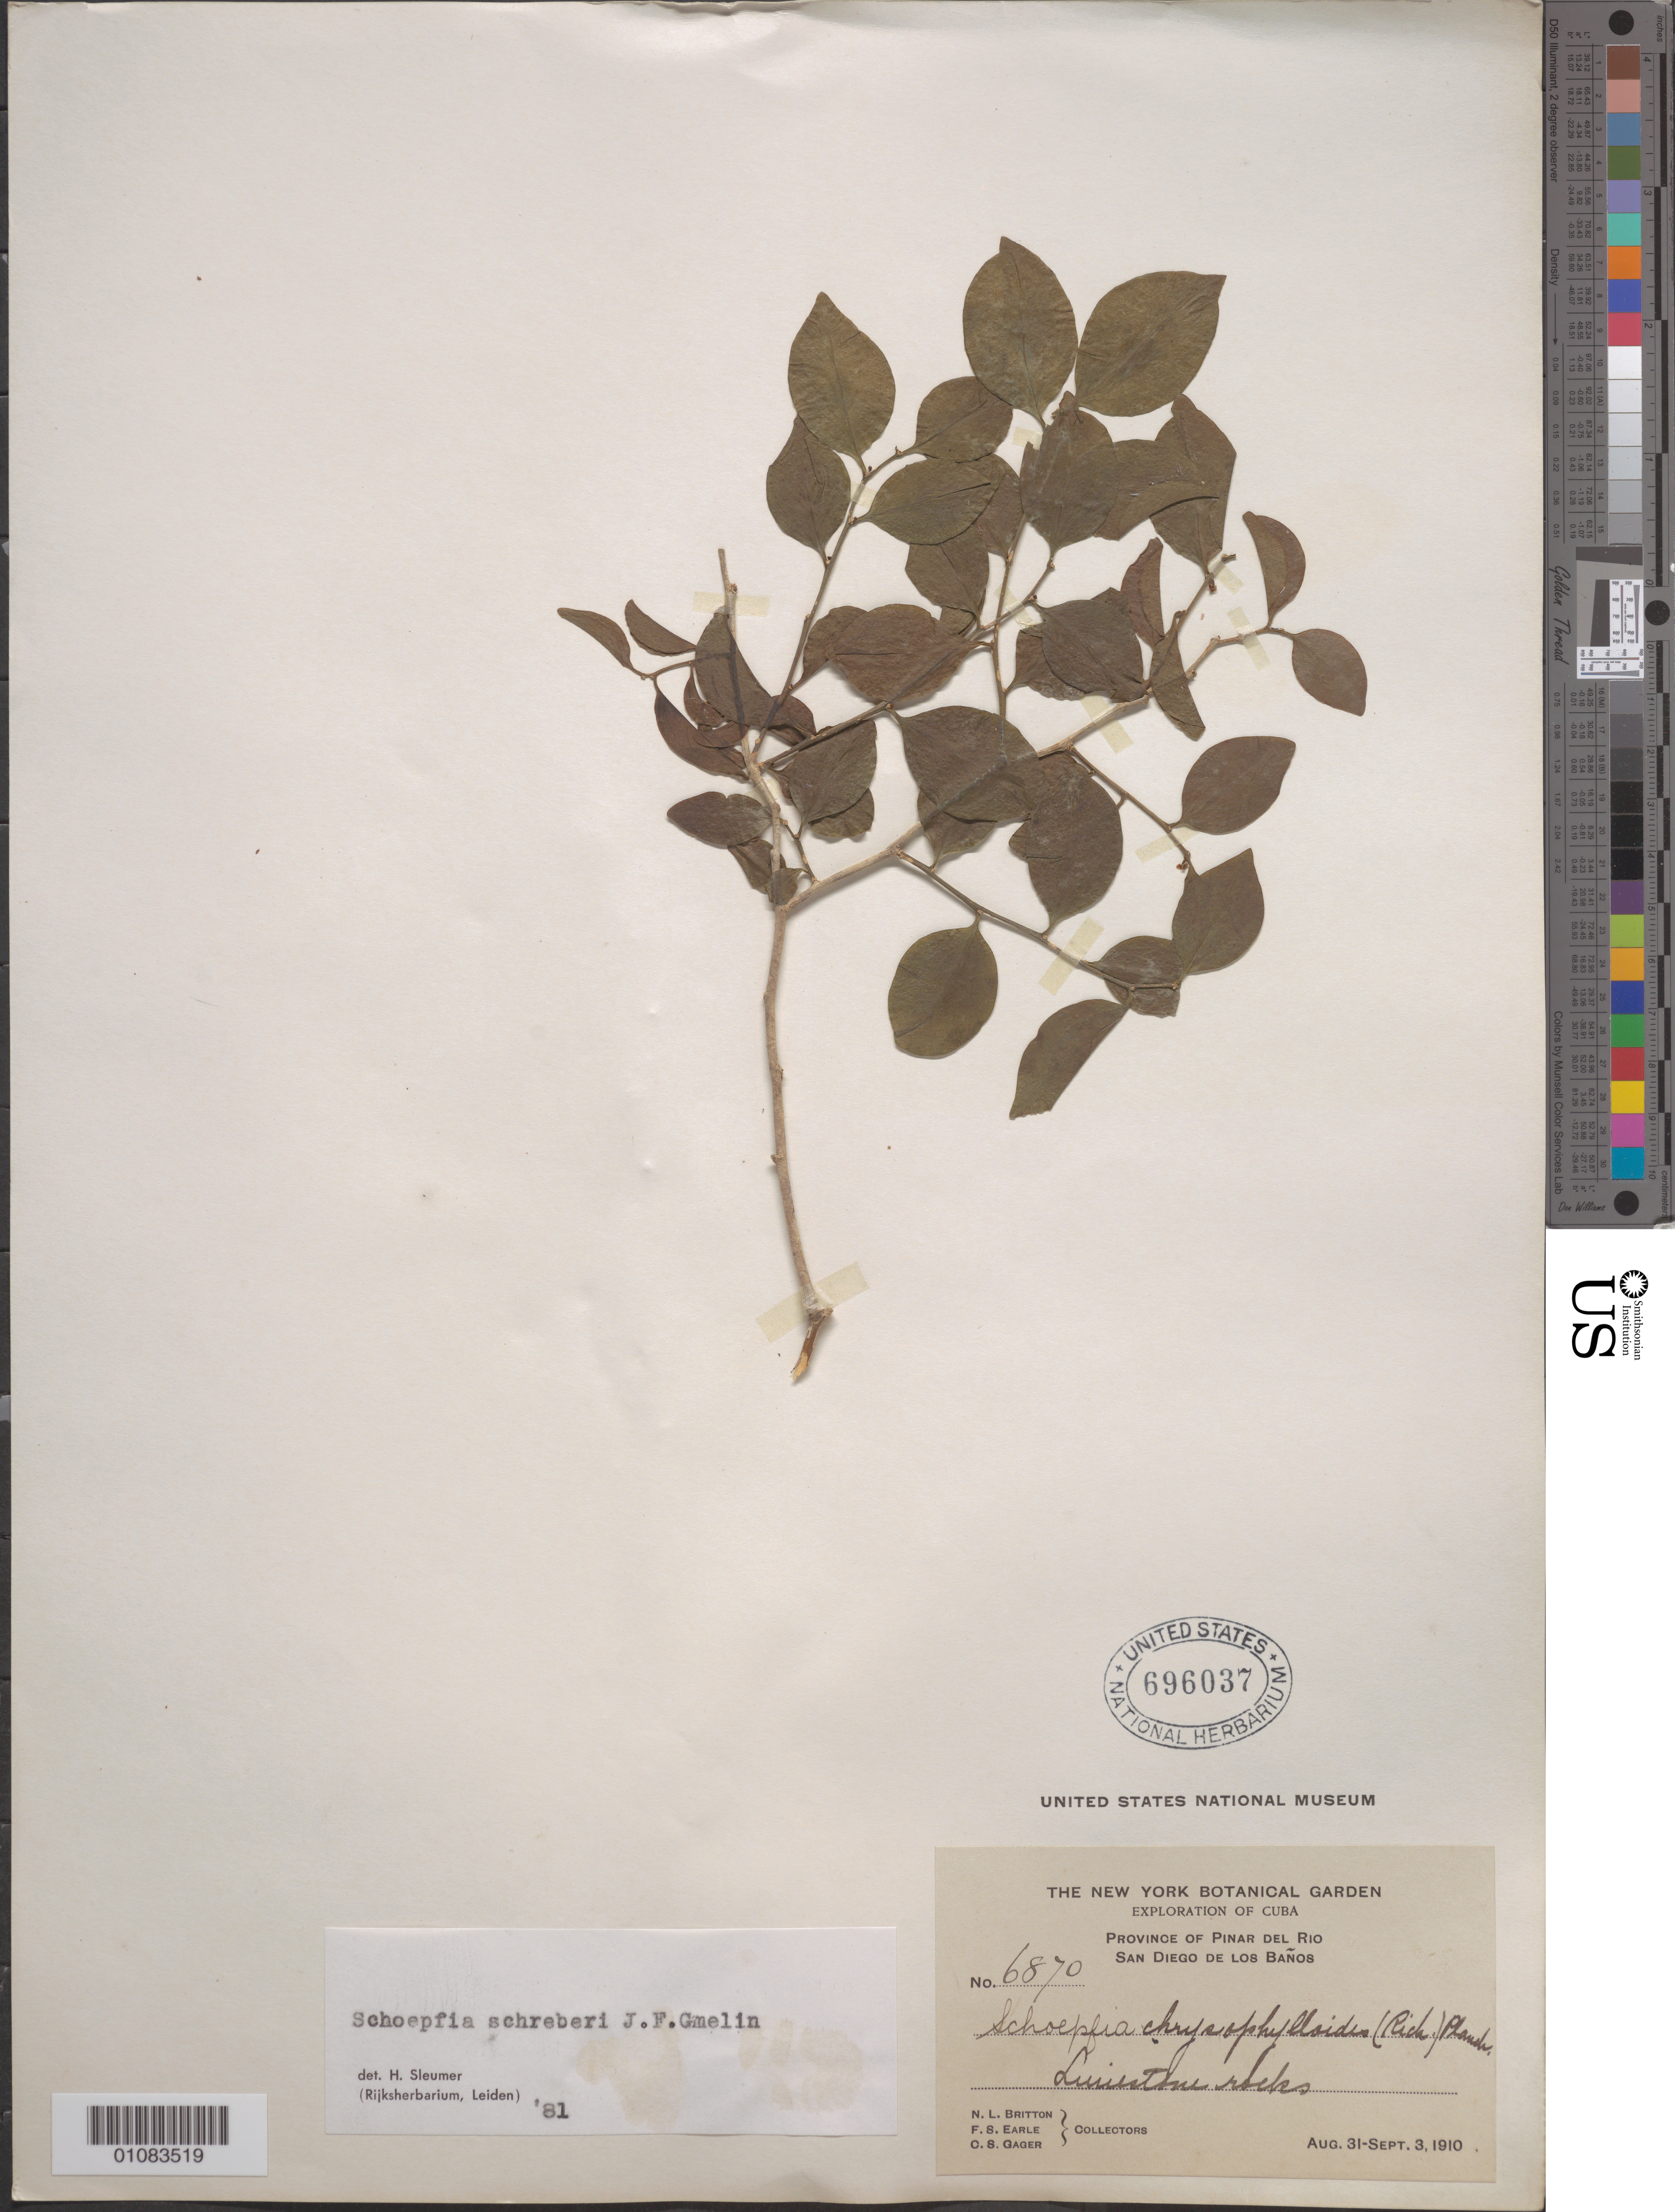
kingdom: Plantae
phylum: Tracheophyta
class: Magnoliopsida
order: Santalales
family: Schoepfiaceae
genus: Schoepfia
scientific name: Schoepfia schreberi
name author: J.F. Gmel.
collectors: N. Britton, F. S. Earle & C. Gager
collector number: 6870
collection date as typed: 31 Aug 1910 to 03 Sep 1910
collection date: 1910-08-31/1910-09-03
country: Cuba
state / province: Pinar del Rio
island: Cuba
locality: San Diego de Los Baños,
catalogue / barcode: US 696037